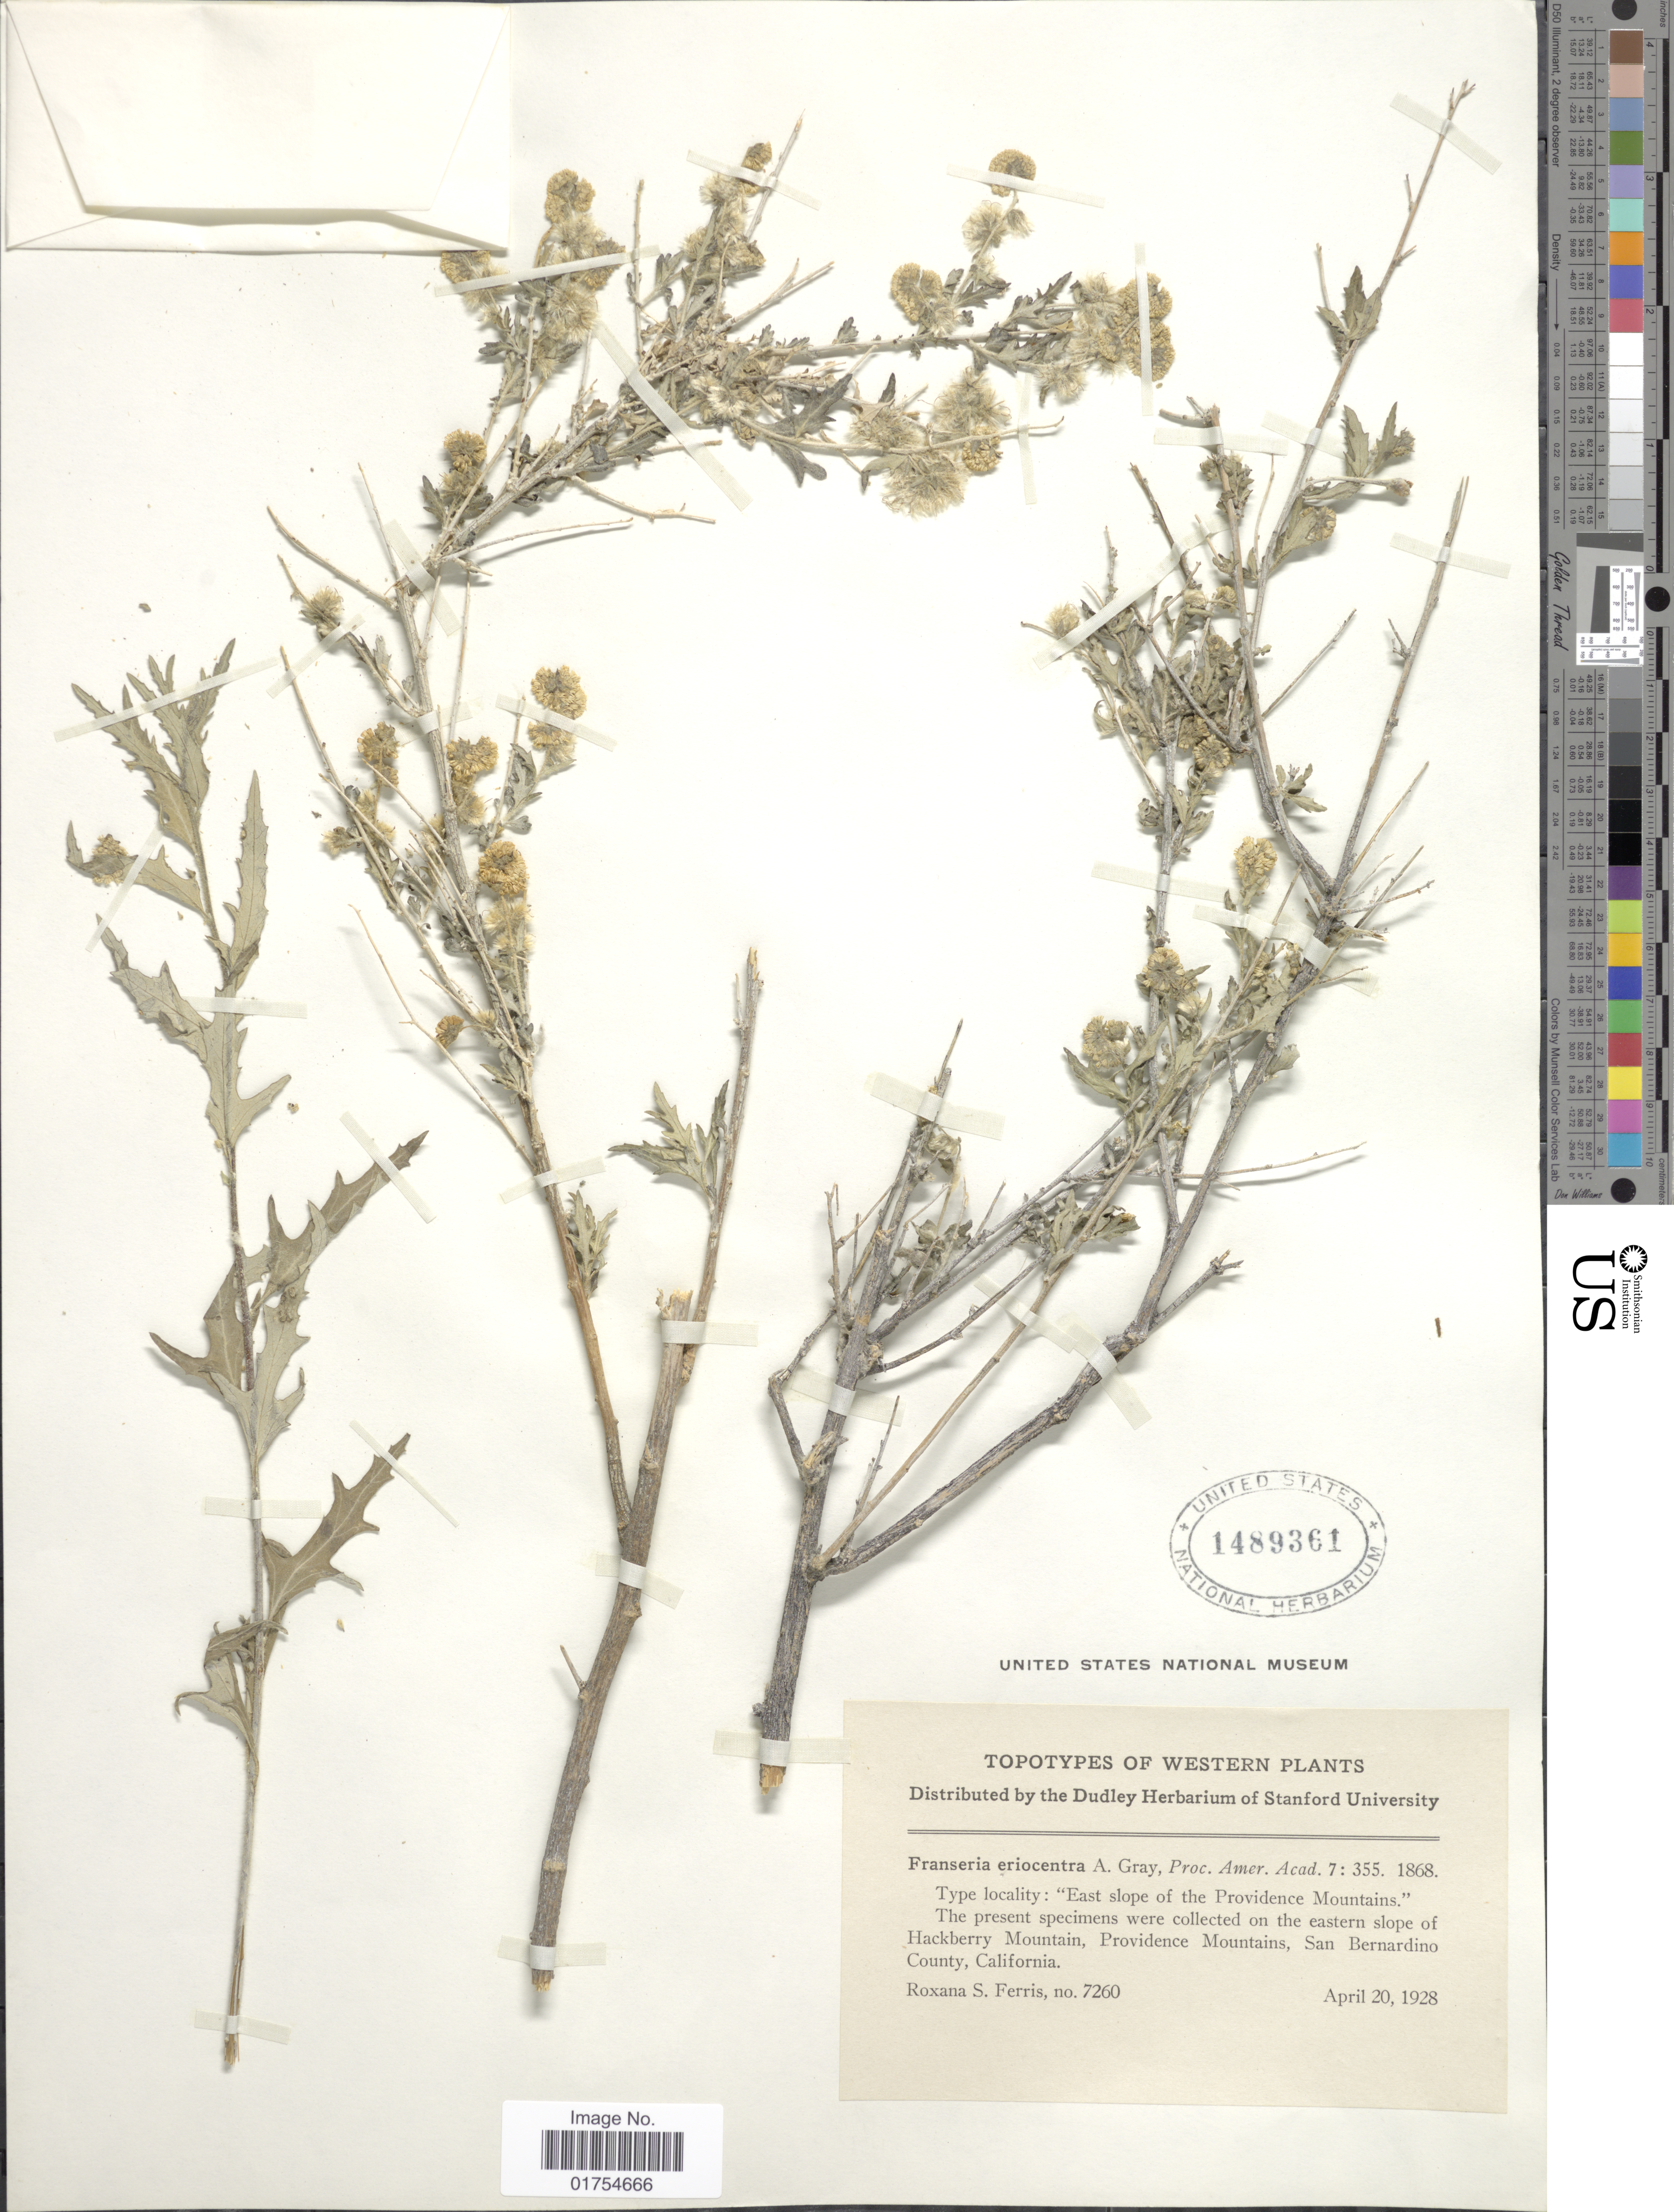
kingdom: Plantae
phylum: Tracheophyta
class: Magnoliopsida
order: Asterales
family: Asteraceae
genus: Franseria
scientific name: Franseria eriocentra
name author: A. Gray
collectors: R. S. Ferris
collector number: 7260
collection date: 1928-04-20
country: United States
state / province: California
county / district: San Bernardino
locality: Western. Hackberry Mountain, Providence Mountains, San Bernardino County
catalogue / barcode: US 1489361